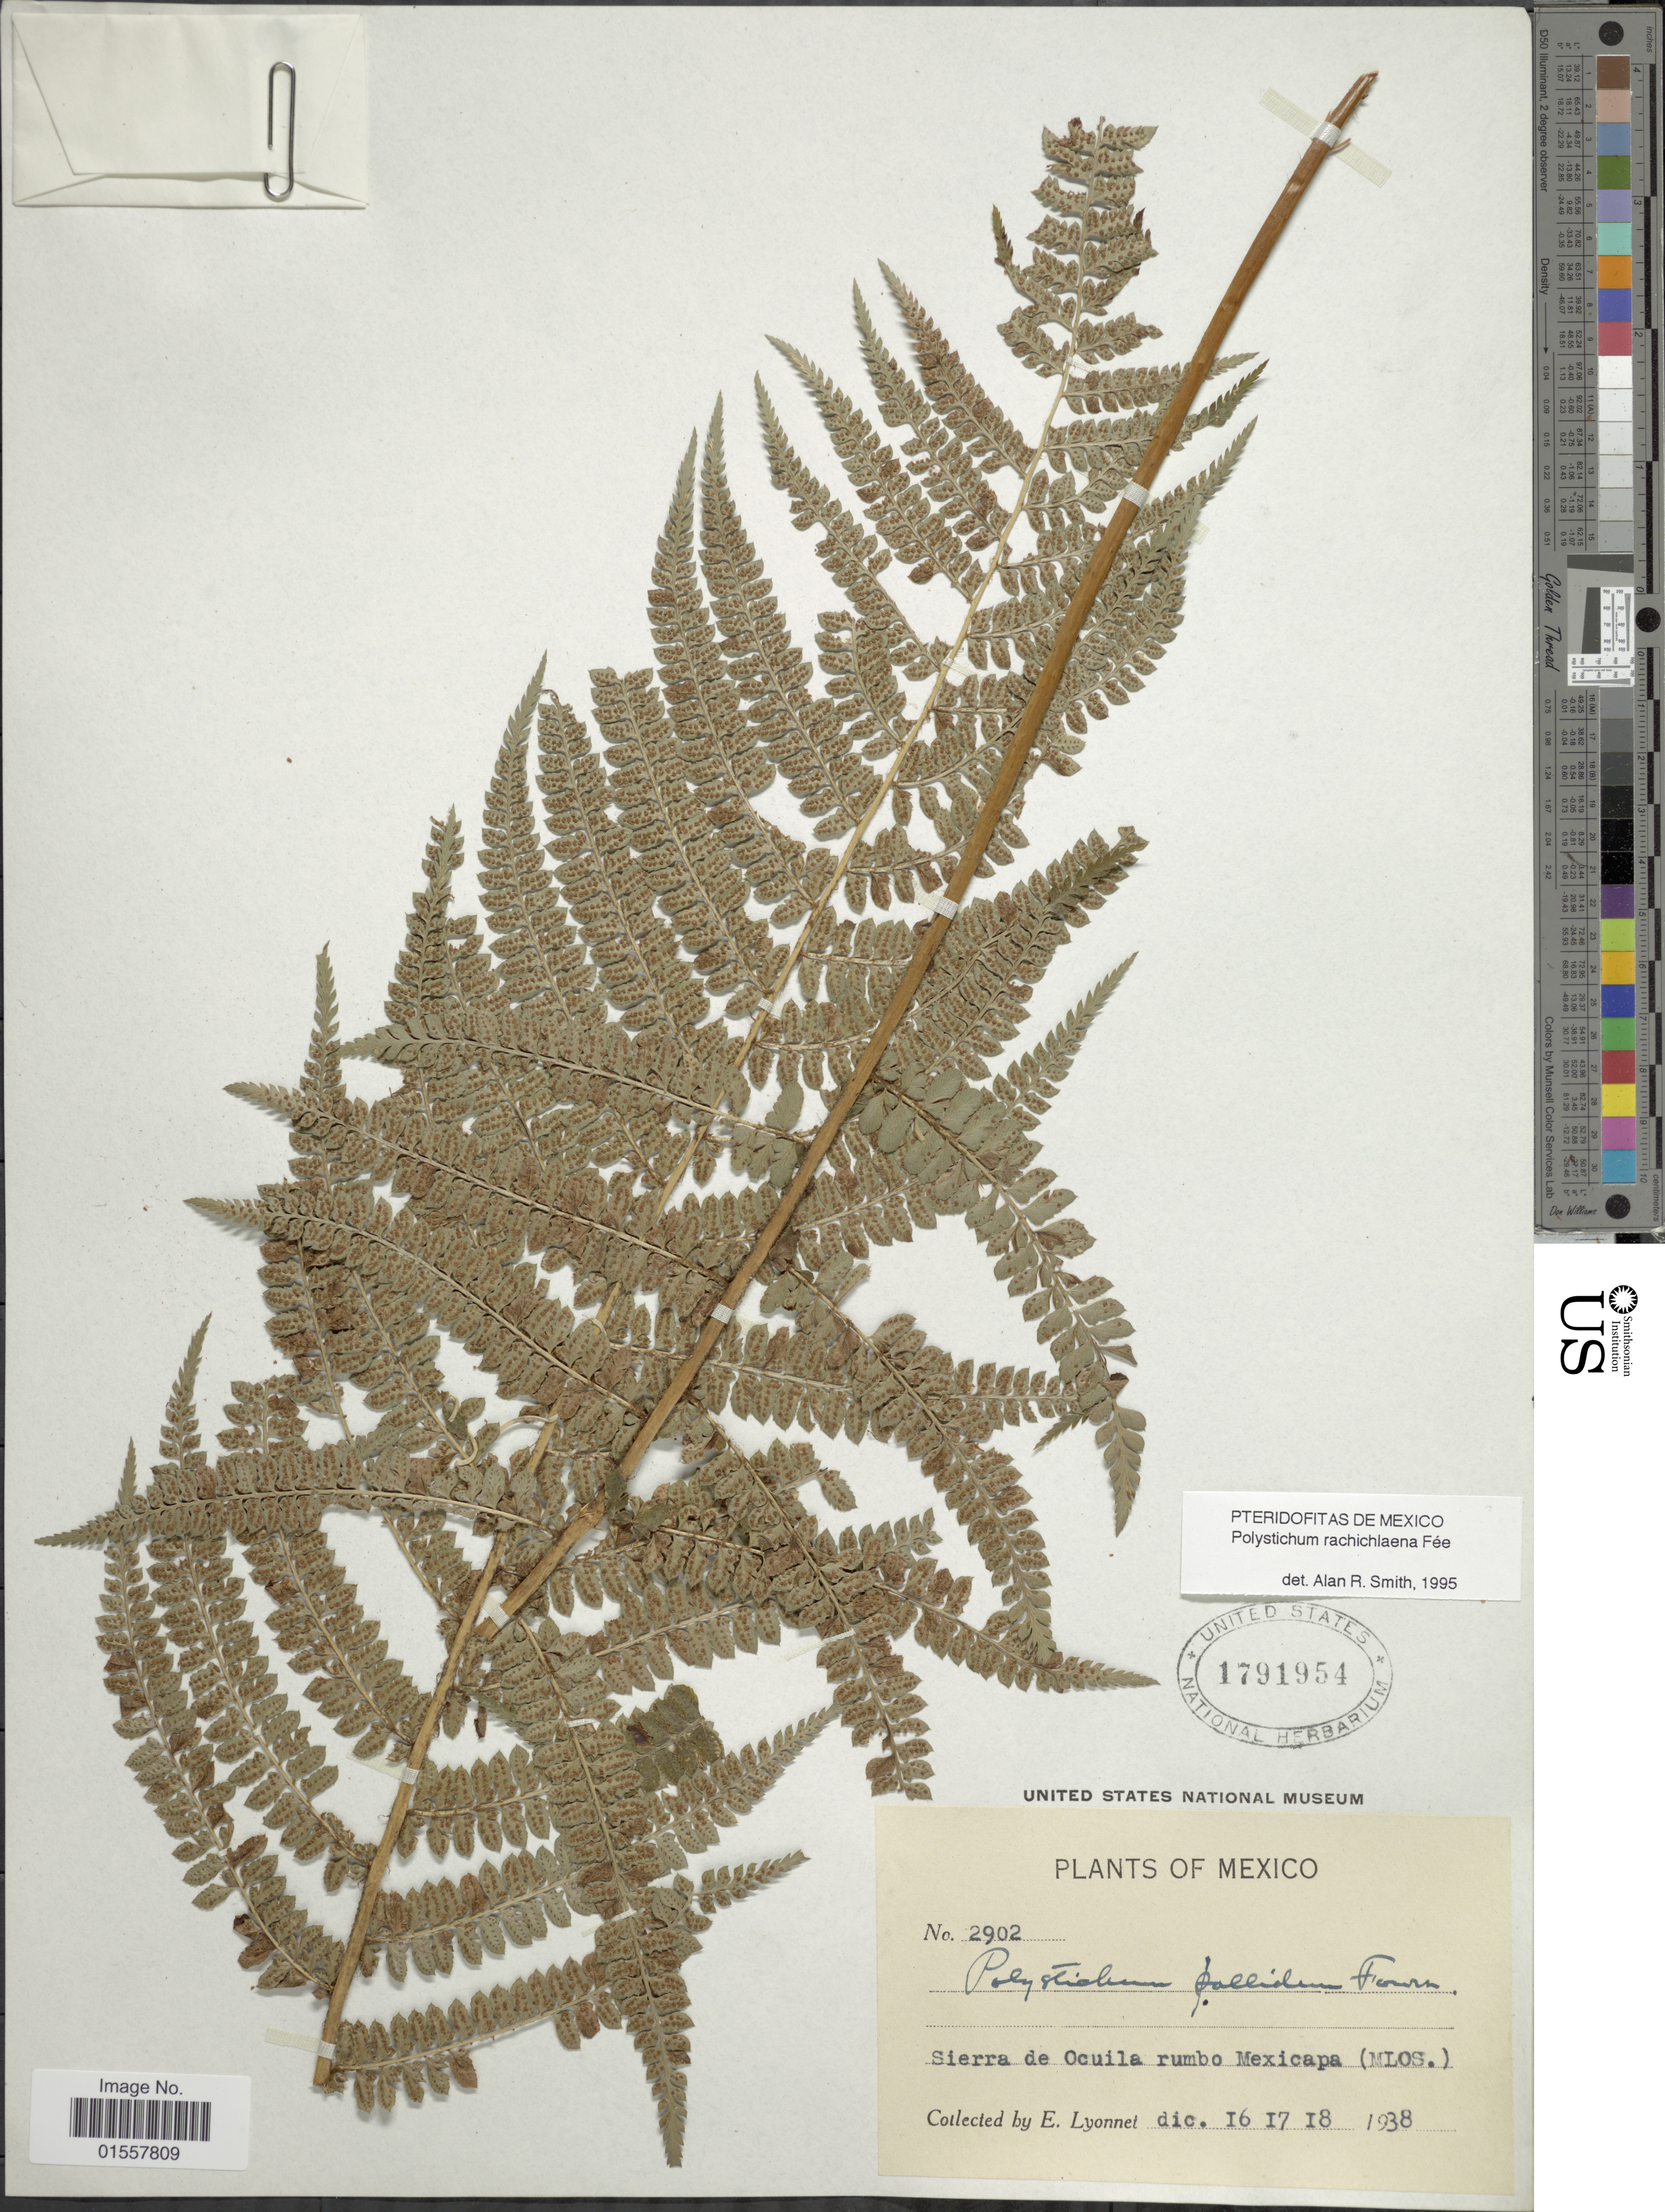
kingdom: Plantae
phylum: Tracheophyta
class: Polypodiopsida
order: Polypodiales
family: Dryopteridaceae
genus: Polystichum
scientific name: Polystichum rachichlaena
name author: Fée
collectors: E. Lyonnet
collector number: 2902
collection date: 1938-12-16/1938-12-19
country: Mexico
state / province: Morelos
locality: Sierra de Ocuila rumbo Mexicapa (Mlos)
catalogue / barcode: US 1791954